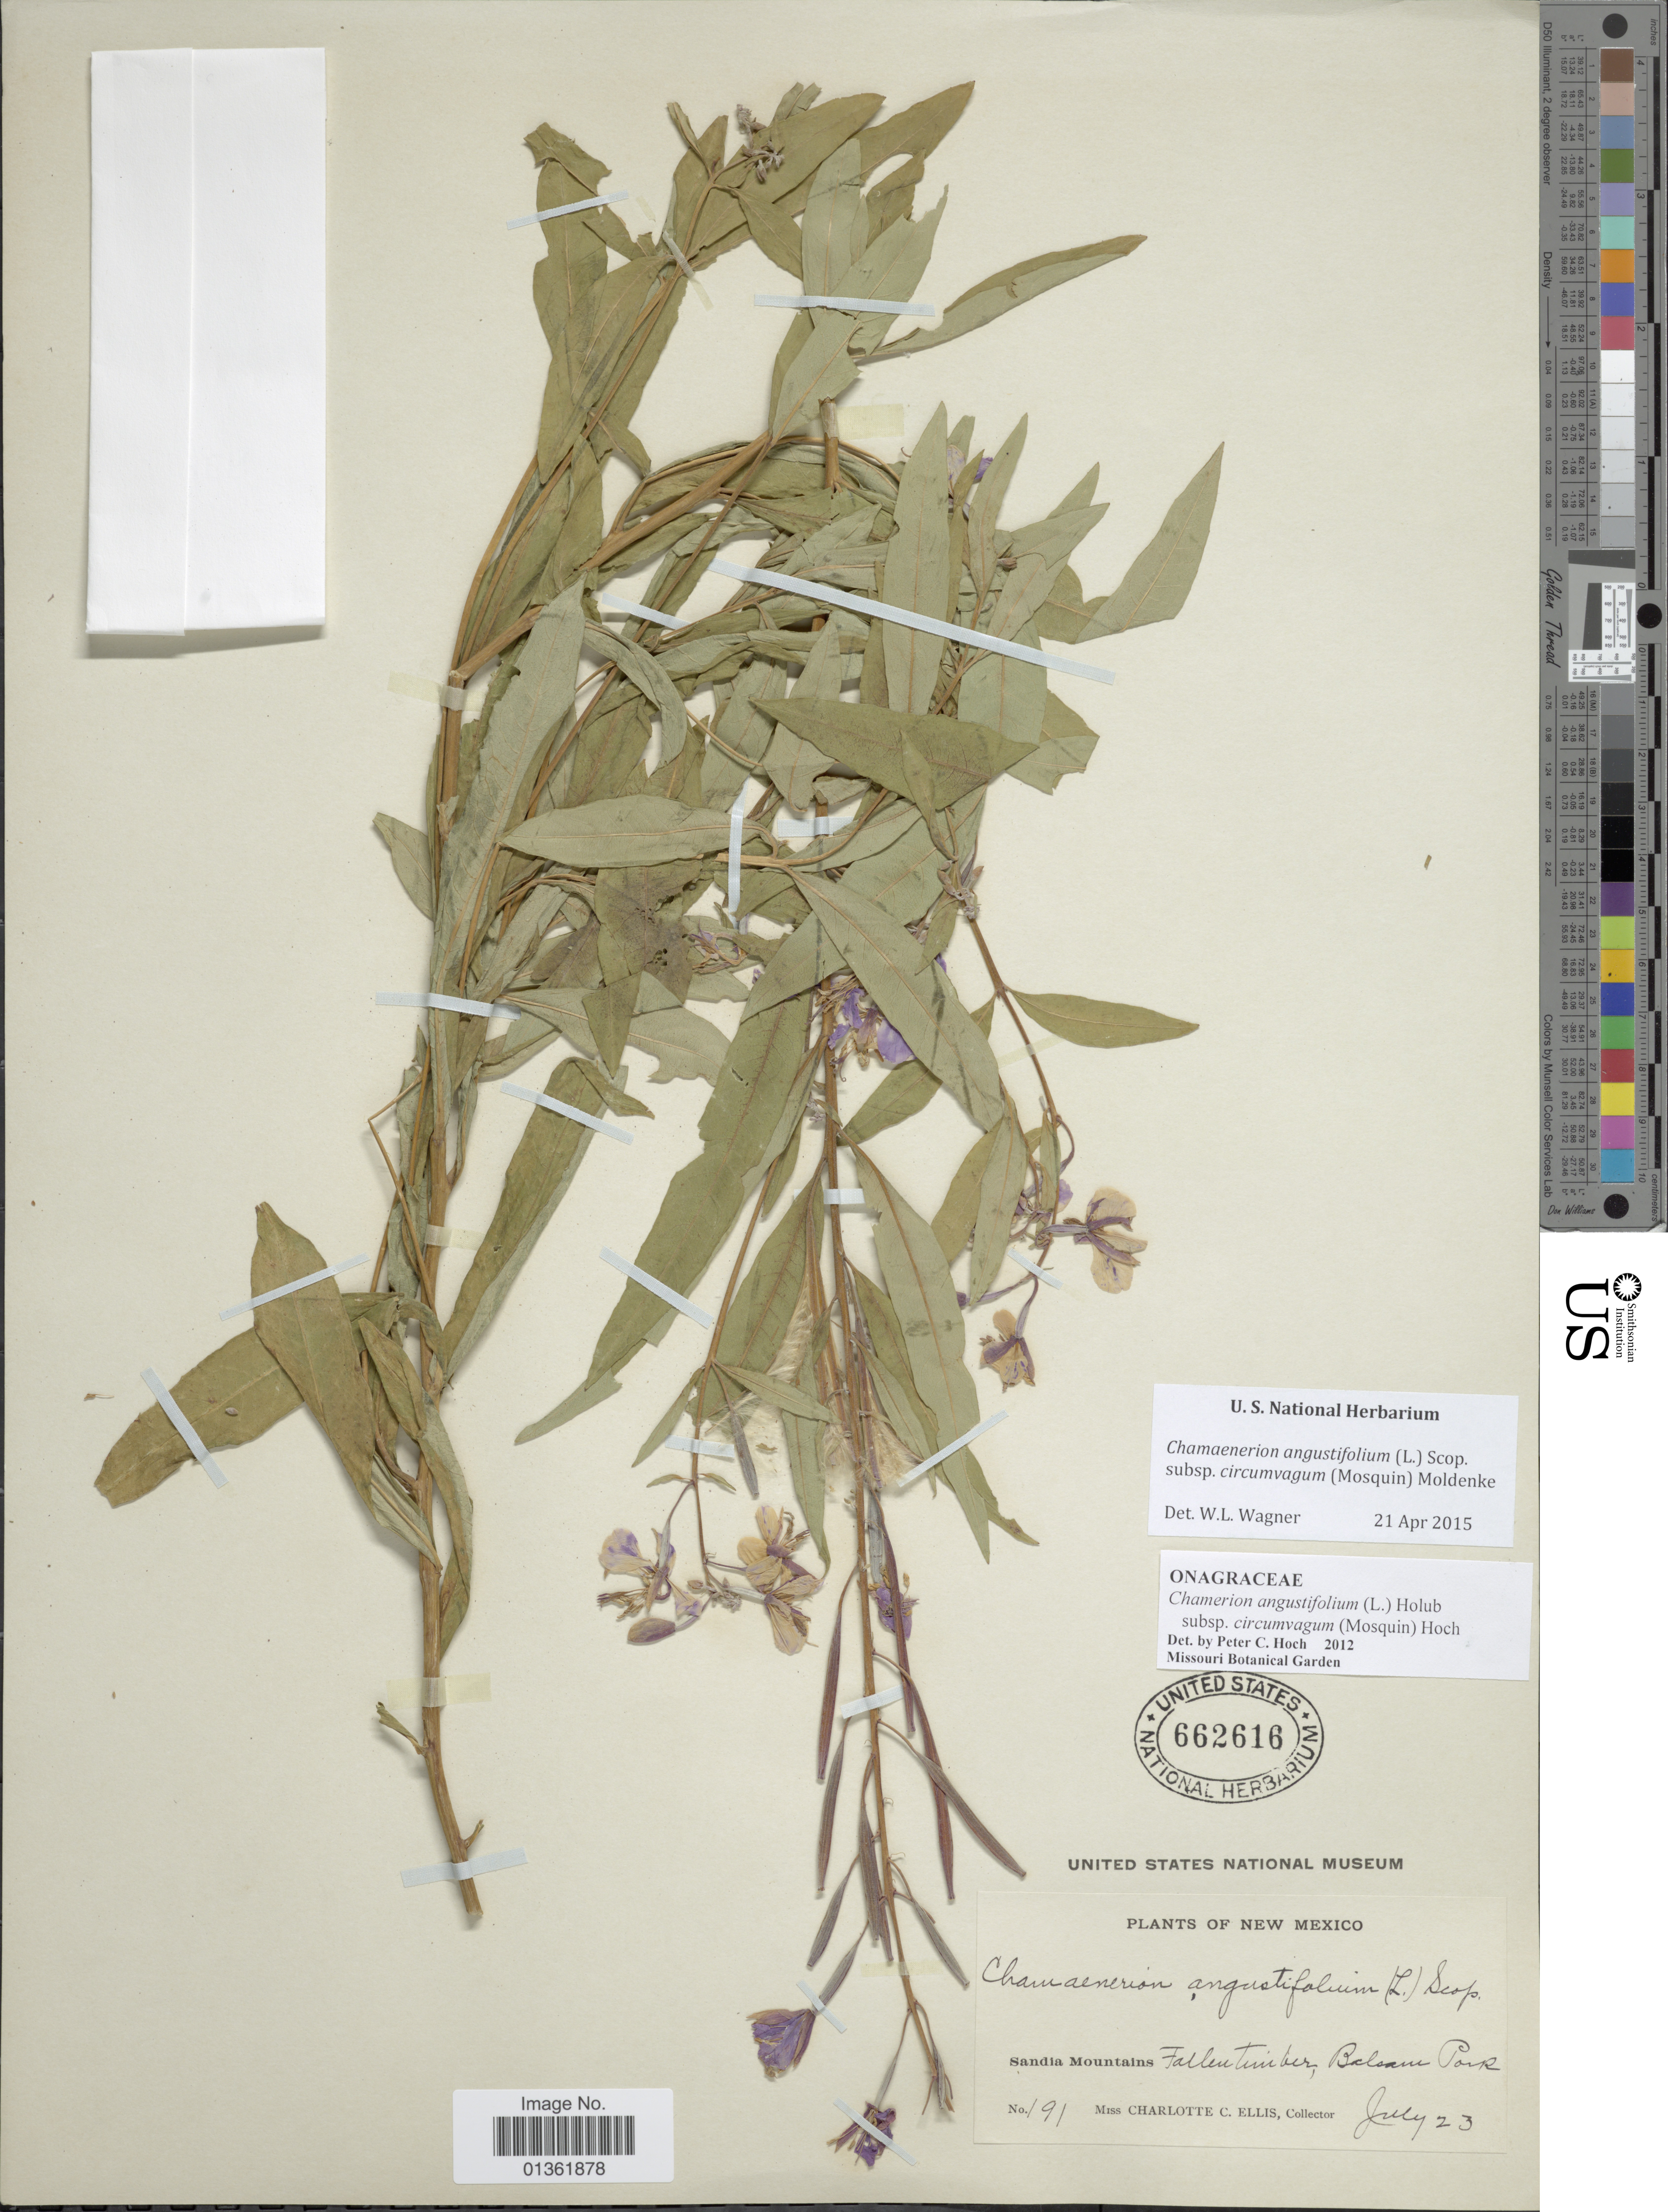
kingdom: Plantae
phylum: Tracheophyta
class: Magnoliopsida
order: Myrtales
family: Onagraceae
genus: Chamaenerion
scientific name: Chamaenerion angustifolium subsp. circumvagum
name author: (Mosquin) Moldenke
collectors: C. C. Ellis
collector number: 191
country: United States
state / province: New Mexico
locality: Fallen timber, Balsam Park, Sandia Mountains.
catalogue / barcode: US 662616